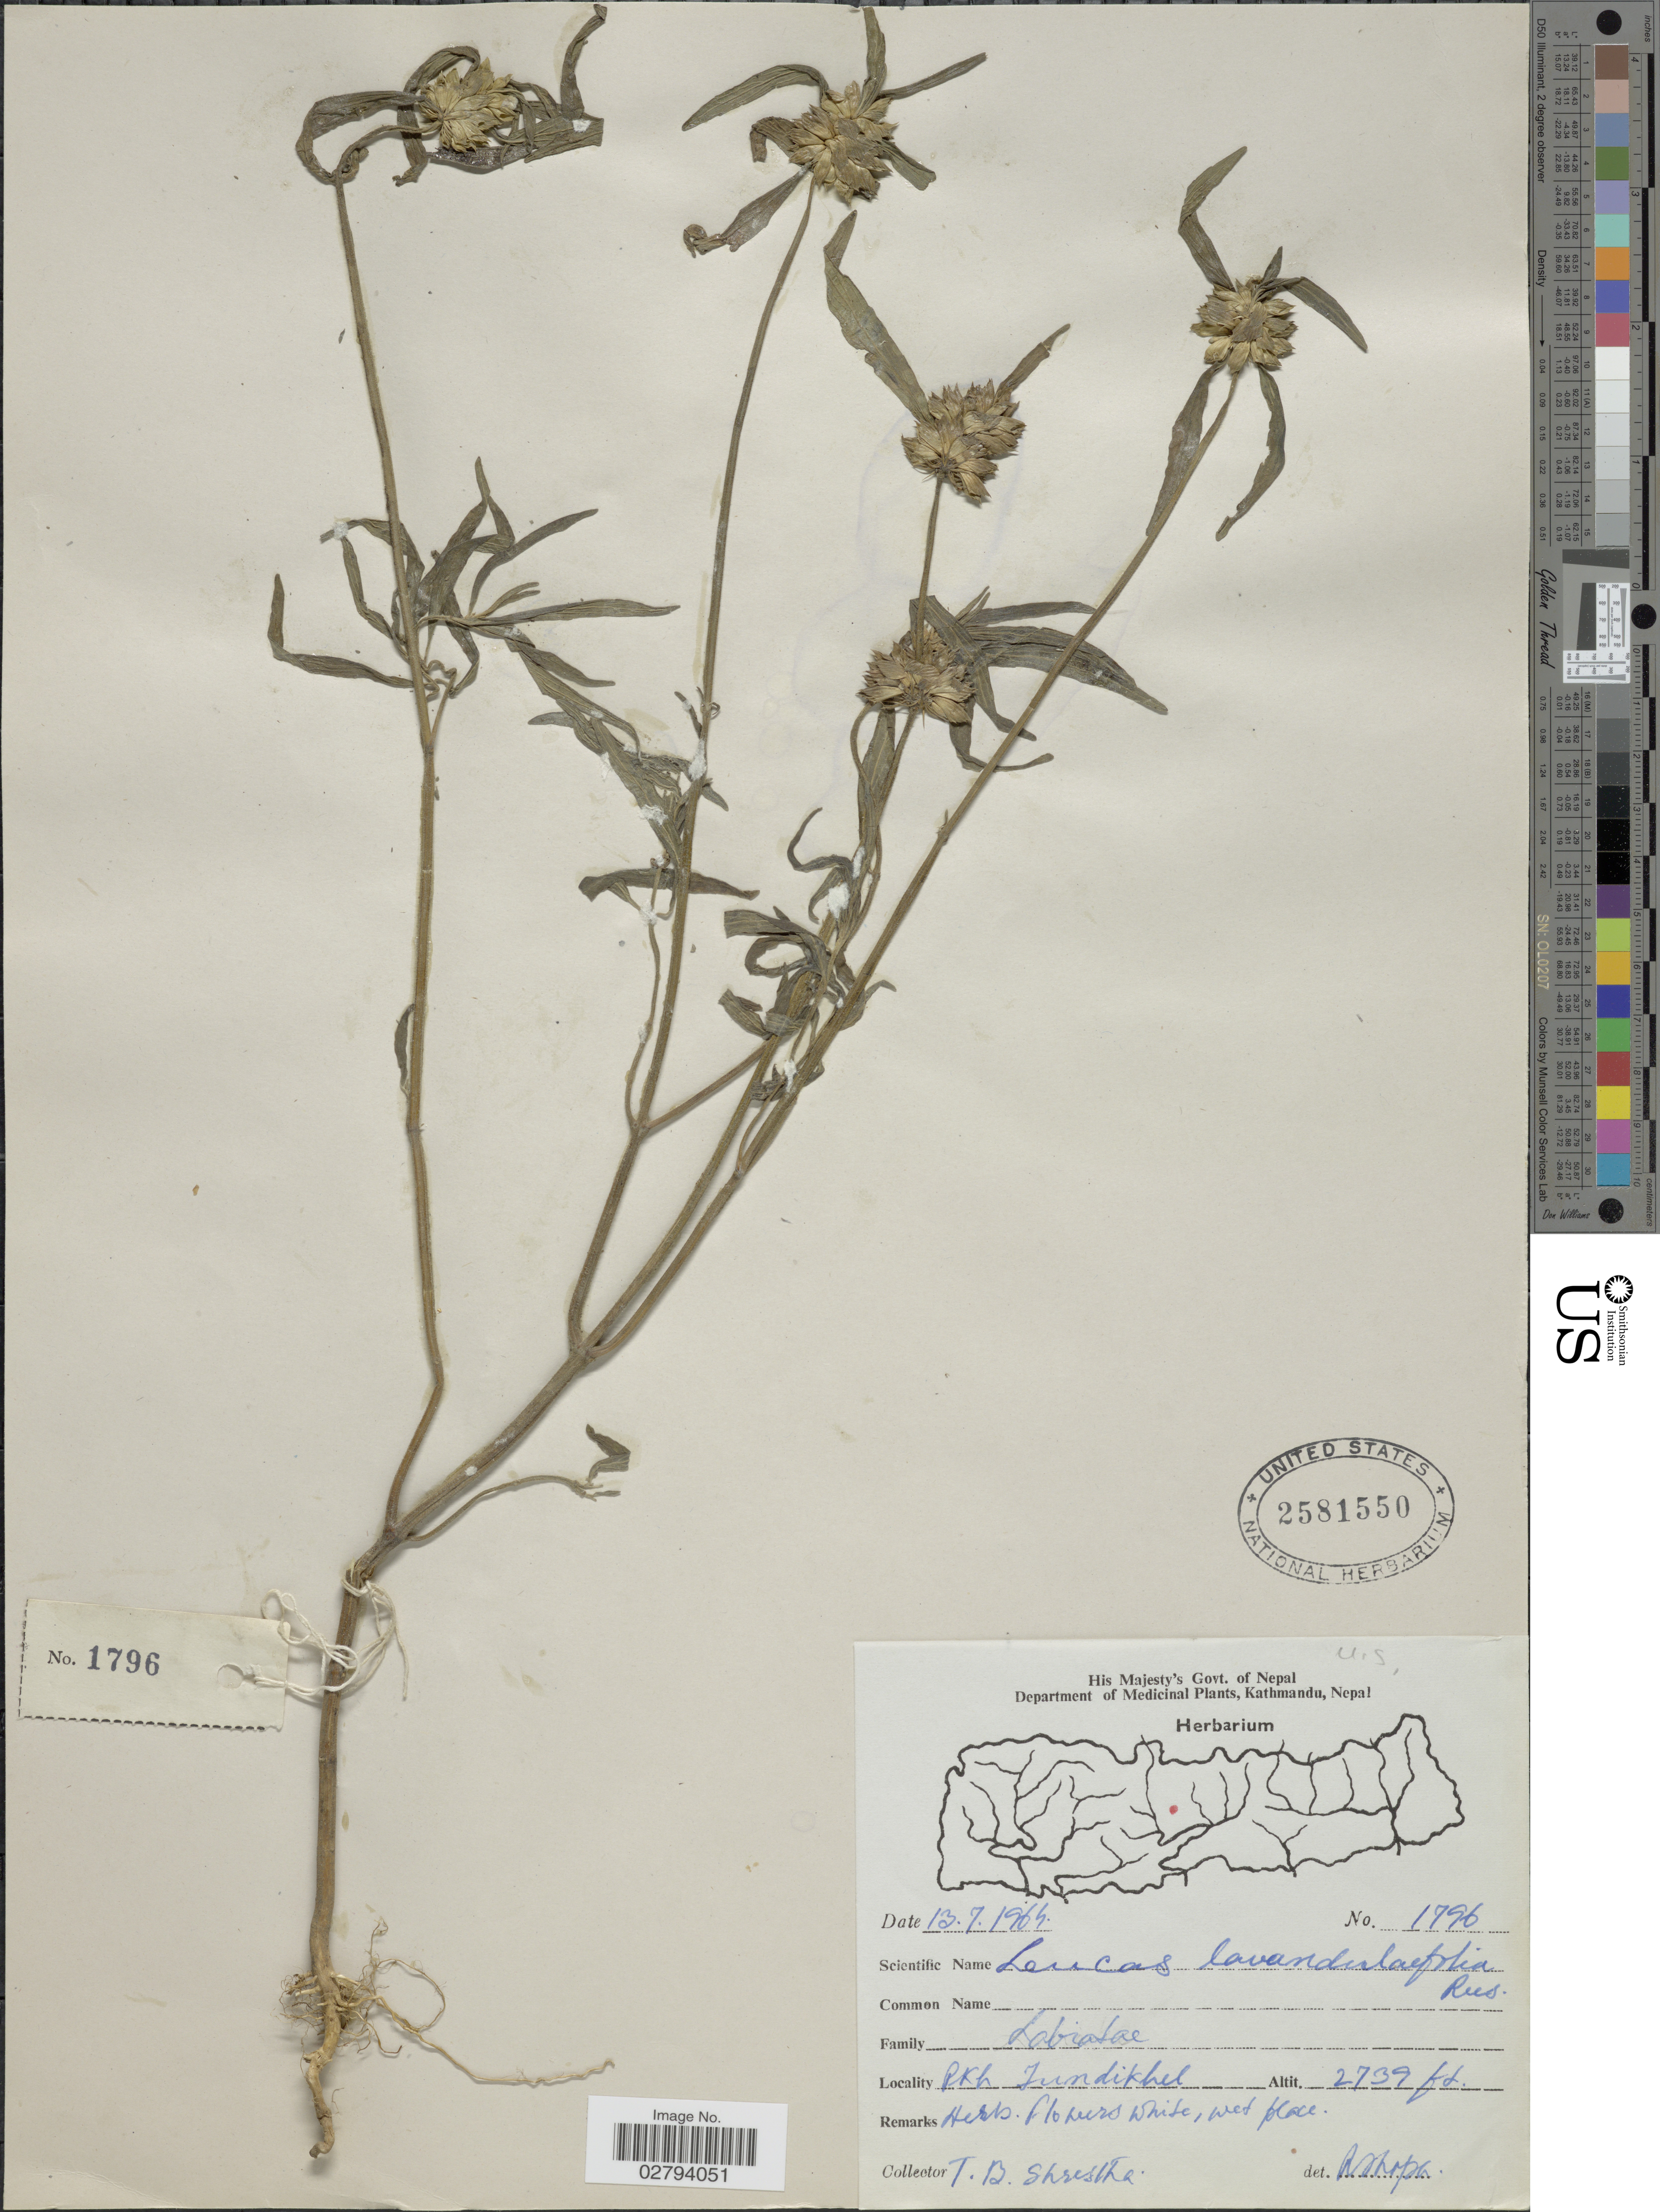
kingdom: Plantae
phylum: Tracheophyta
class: Magnoliopsida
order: Lamiales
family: Lamiaceae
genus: Leucas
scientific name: Leucas linifolia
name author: (A. Roth) Spreng.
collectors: T. B. Shrestha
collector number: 1796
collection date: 1964-07-13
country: Nepal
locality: PKH Tundikhel.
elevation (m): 835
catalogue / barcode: US 2581550